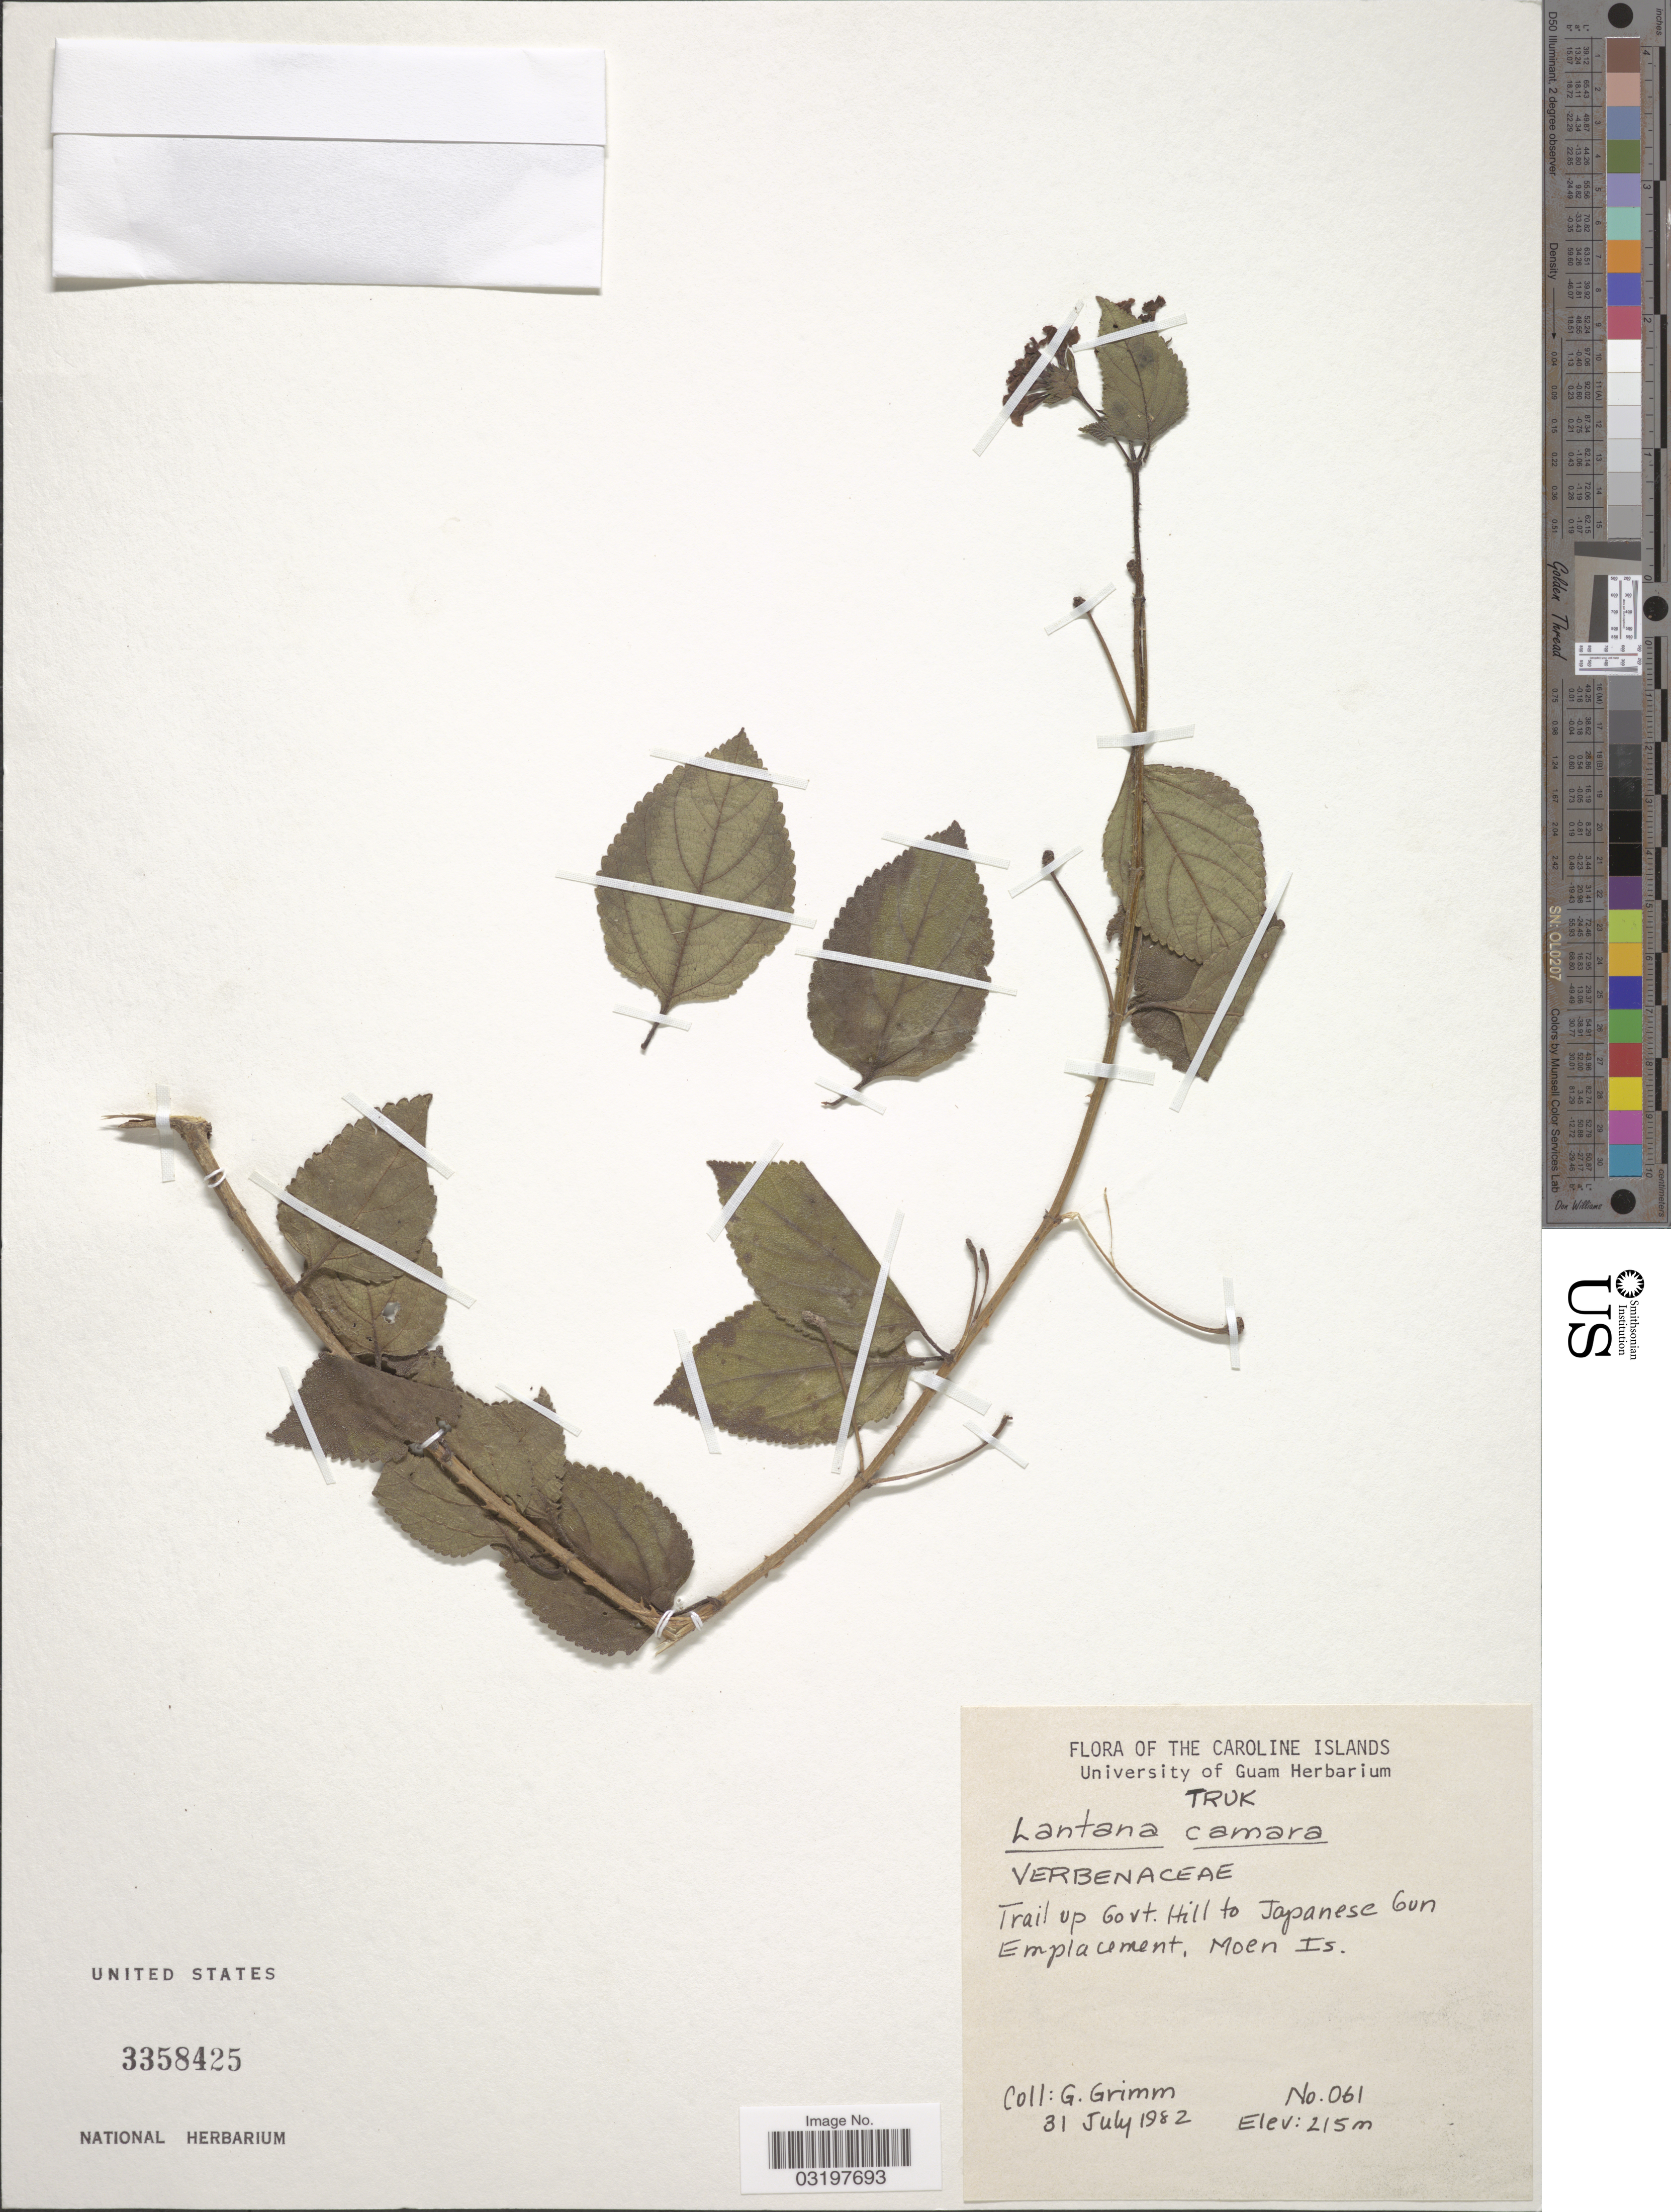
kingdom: Plantae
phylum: Tracheophyta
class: Magnoliopsida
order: Lamiales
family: Verbenaceae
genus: Lantana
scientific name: Lantana camara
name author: L.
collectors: G. Grimm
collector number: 061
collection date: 1982-07-31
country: Micronesia, Federated States of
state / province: Truk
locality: The Caroline Islands, Truk, Trail up Govt. Hill to Japanese Gun Emplacement, Moen Is.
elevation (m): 215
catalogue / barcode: US 3358425